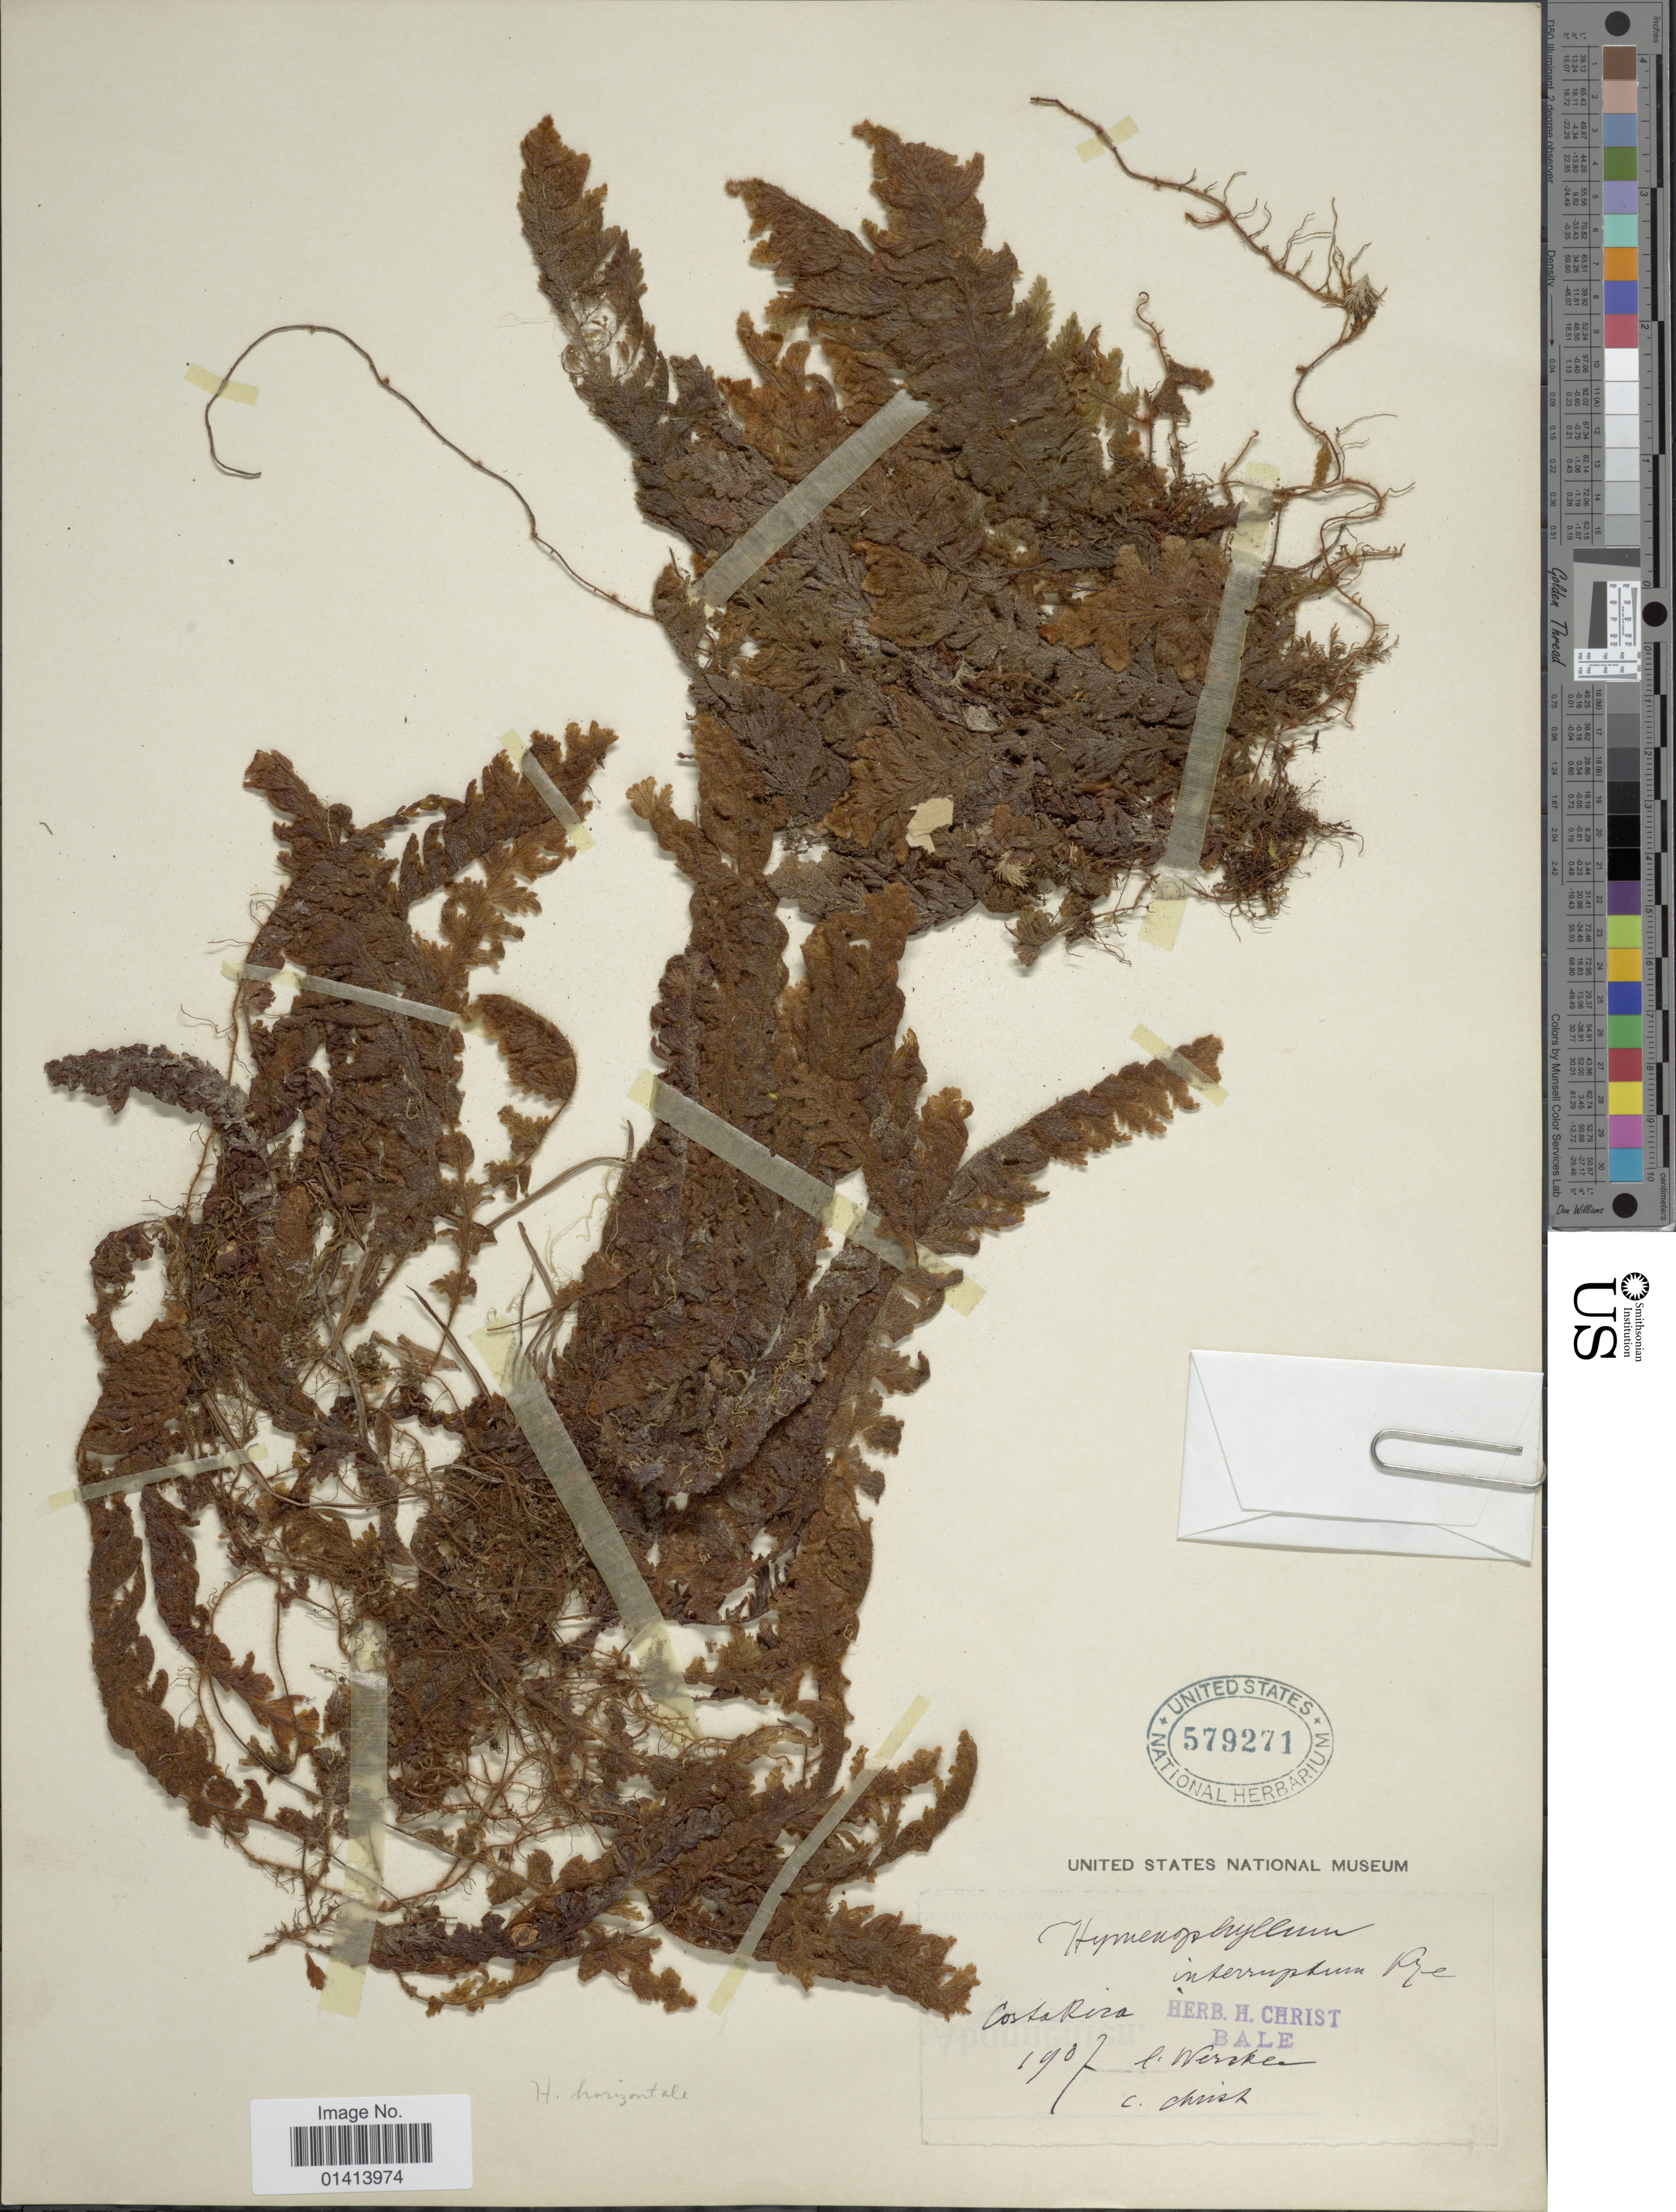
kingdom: Plantae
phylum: Tracheophyta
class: Polypodiopsida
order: Hymenophyllales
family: Hymenophyllaceae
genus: Hymenophyllum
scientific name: Hymenophyllum horizontale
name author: C.V. Morton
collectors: C. Wercklé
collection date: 1907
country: Costa Rica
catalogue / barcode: US 579271